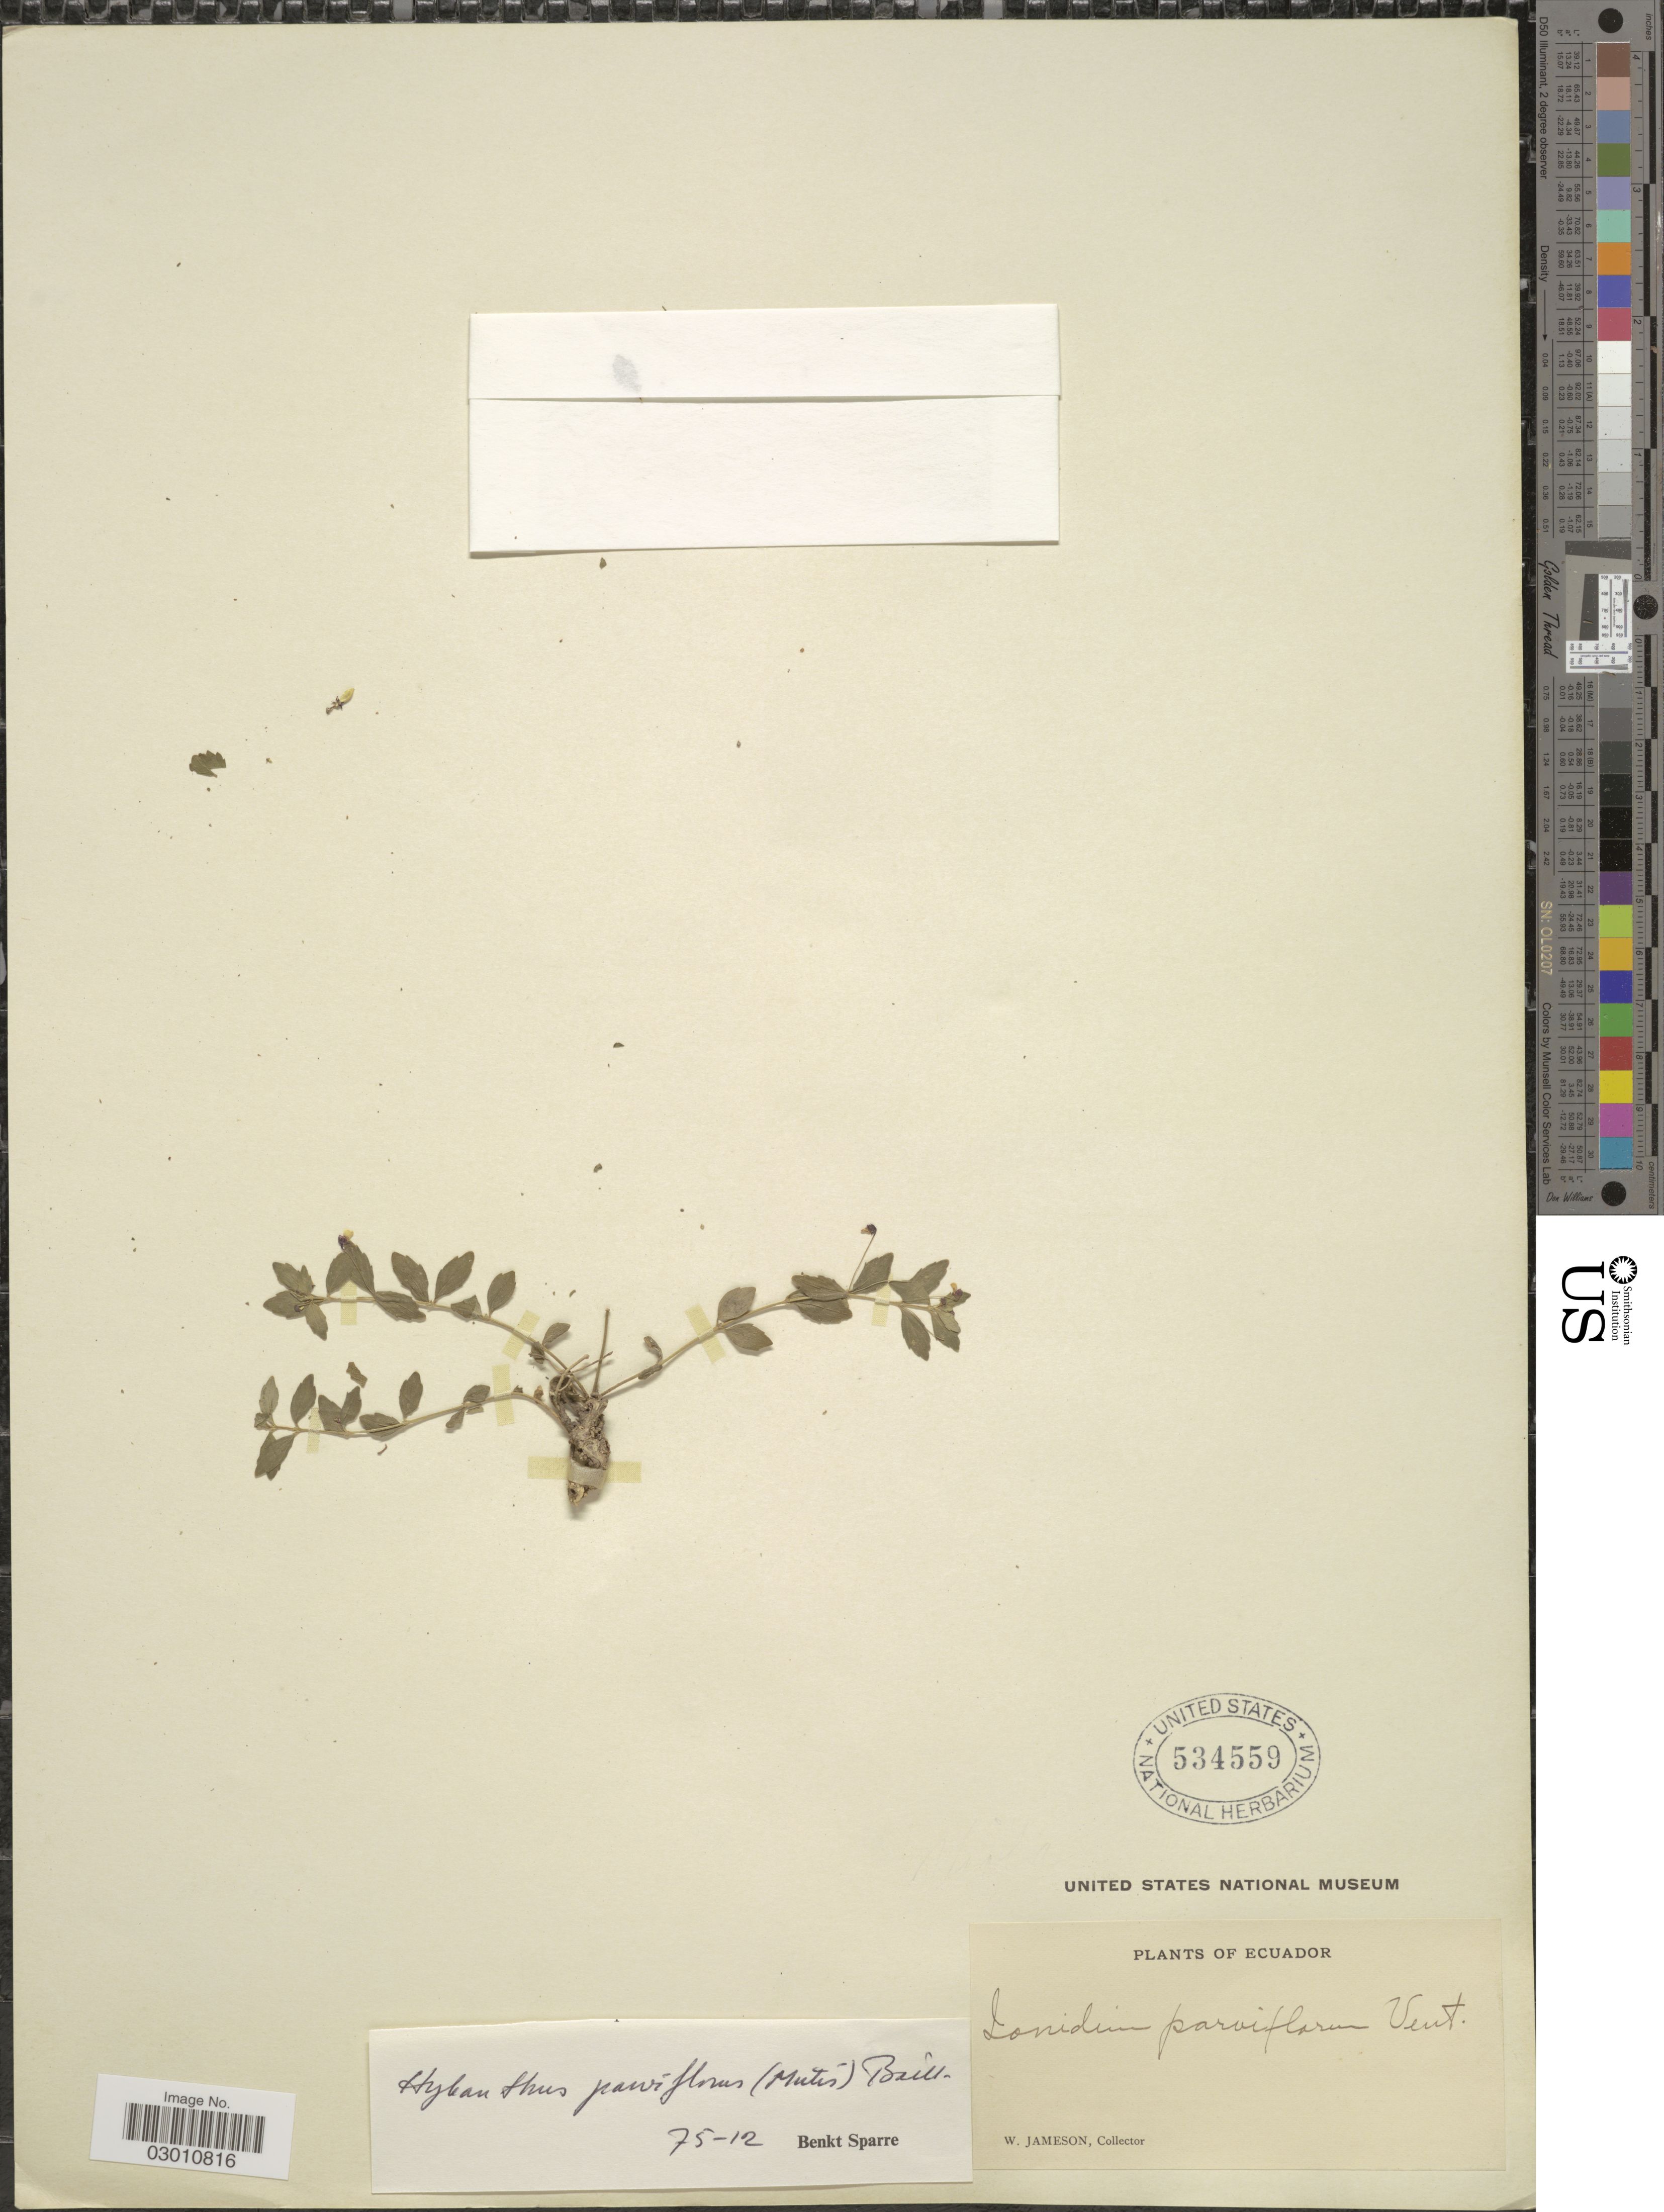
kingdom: Plantae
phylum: Tracheophyta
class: Magnoliopsida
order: Malpighiales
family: Violaceae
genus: Pombalia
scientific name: Pombalia parviflora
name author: (L. f.) Paula-Souza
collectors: W. Jameson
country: Ecuador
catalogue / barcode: US 534559